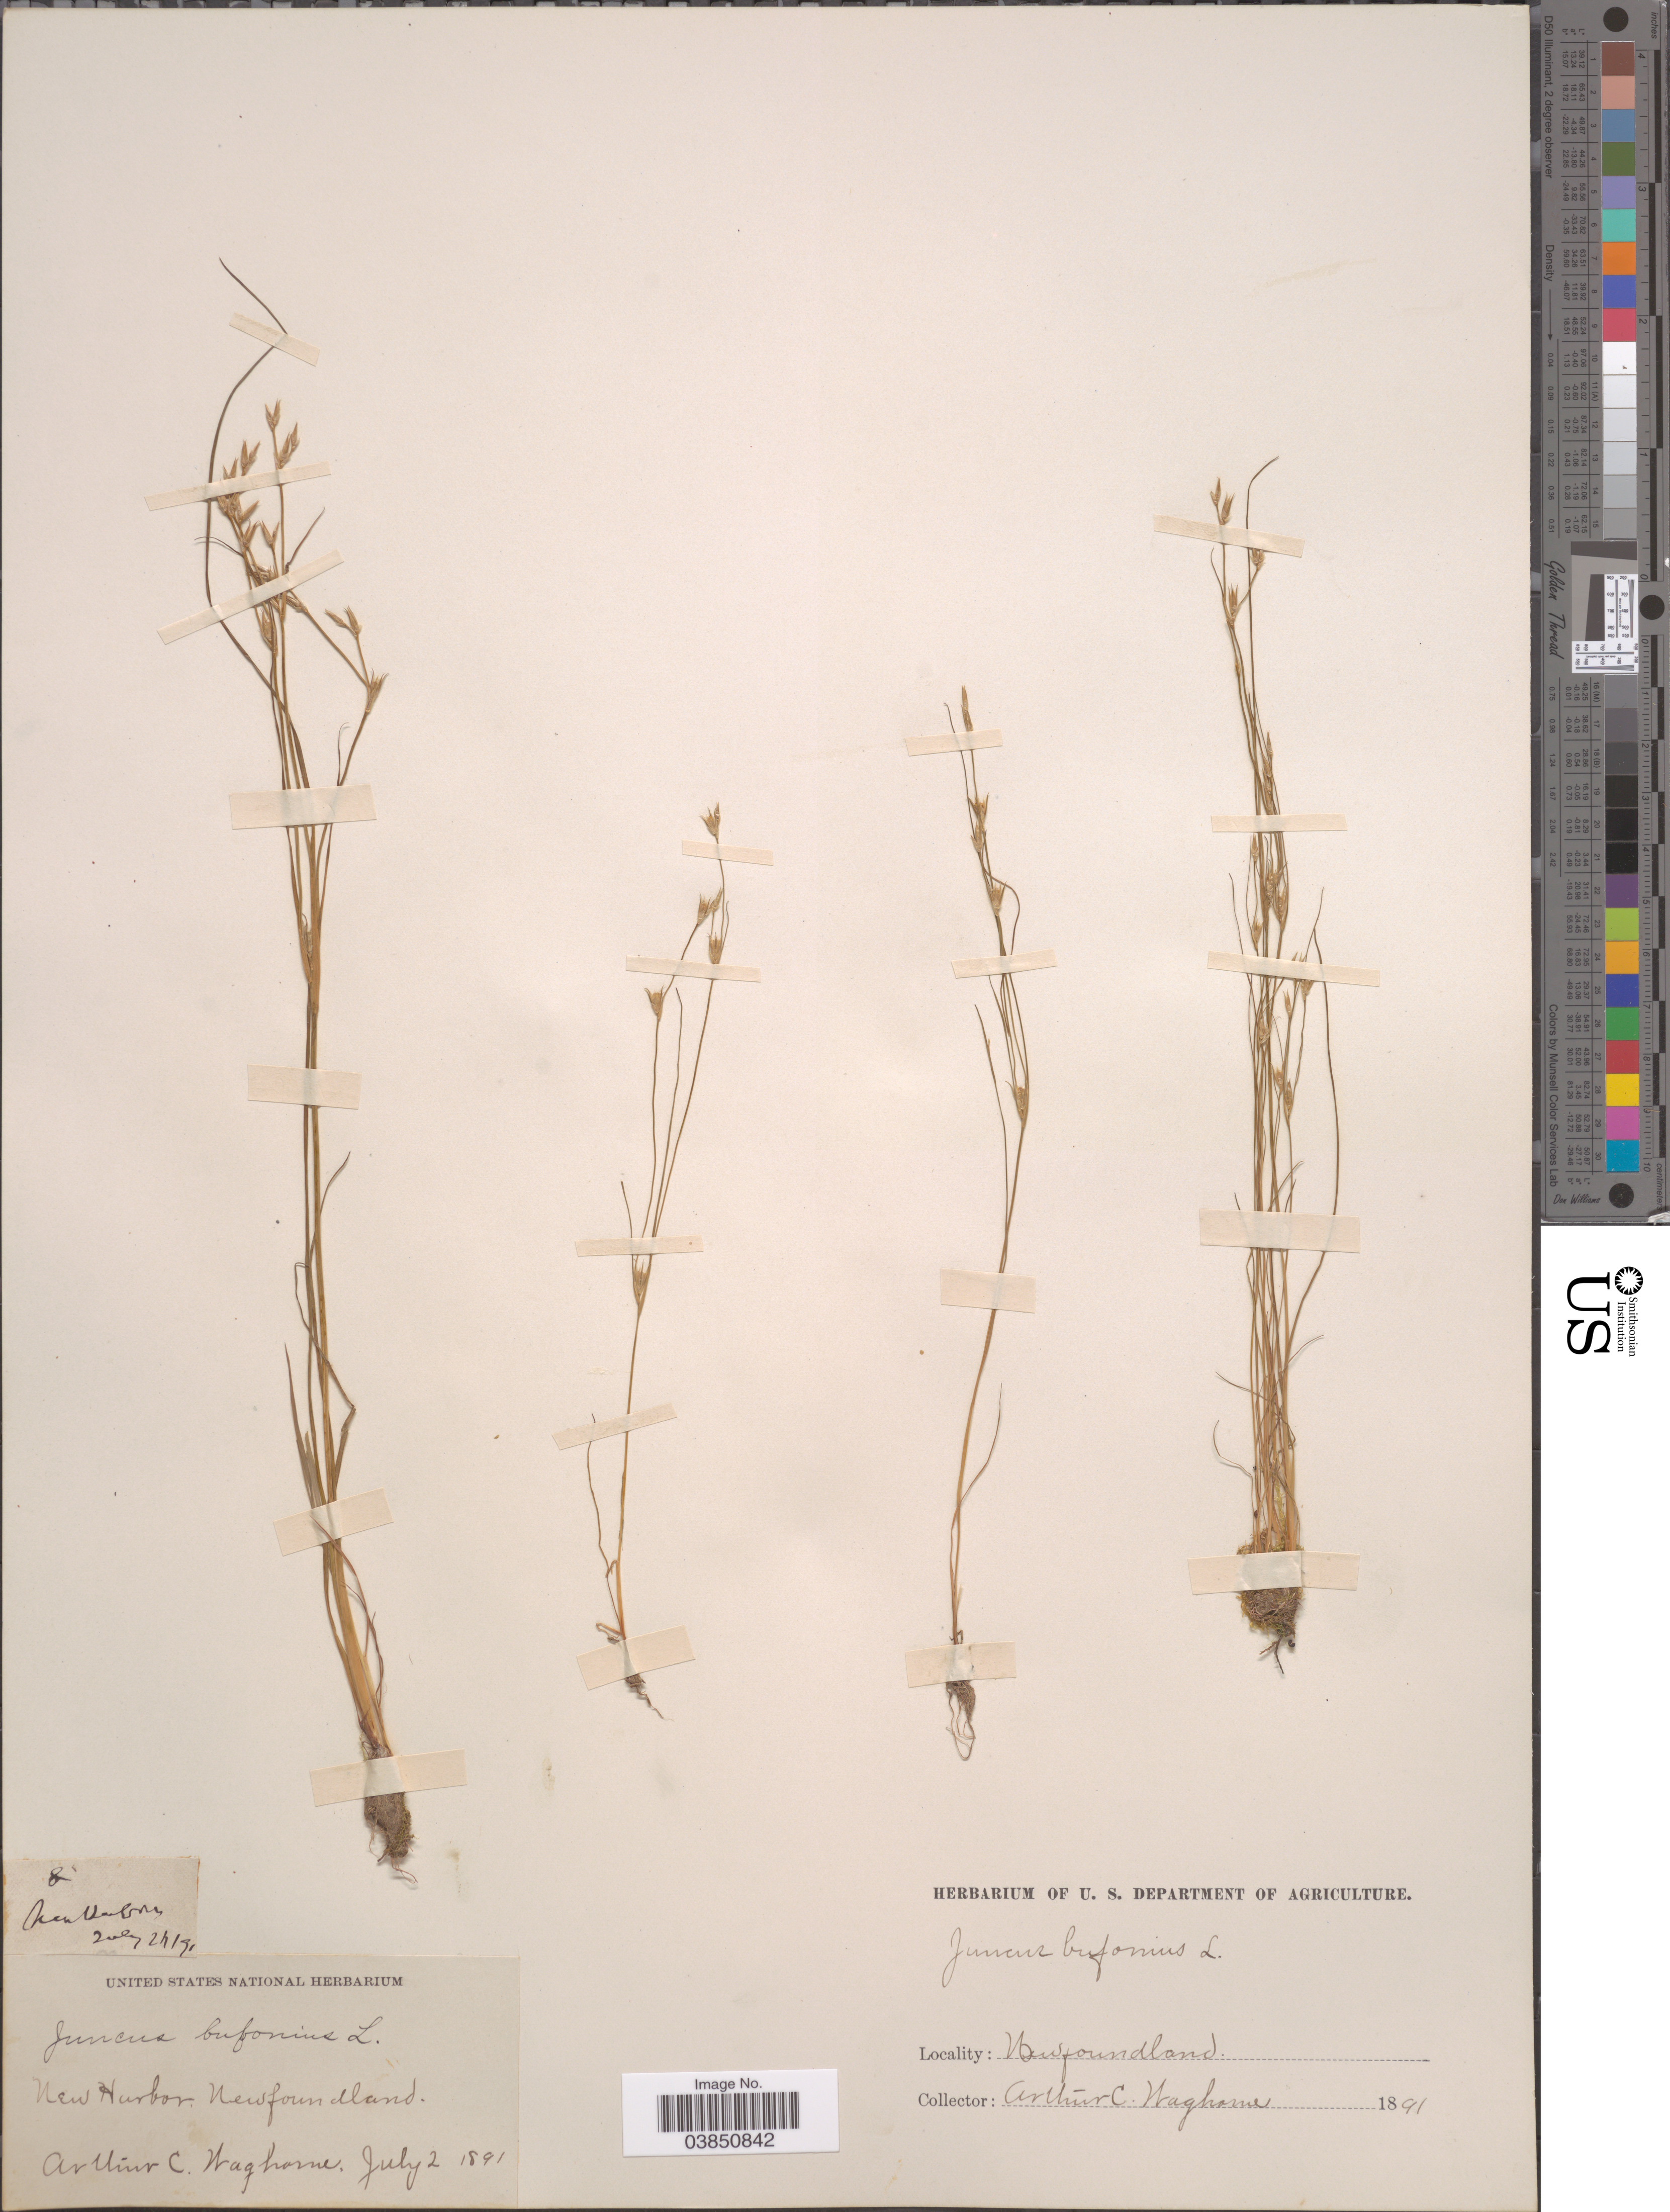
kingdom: Plantae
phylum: Tracheophyta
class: Liliopsida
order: Poales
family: Juncaceae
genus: Juncus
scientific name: Juncus bufonius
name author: L.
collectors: A. Waghorne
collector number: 8*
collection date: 1891-07-02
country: Canada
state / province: Newfoundland and Labrador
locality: New Harbor.